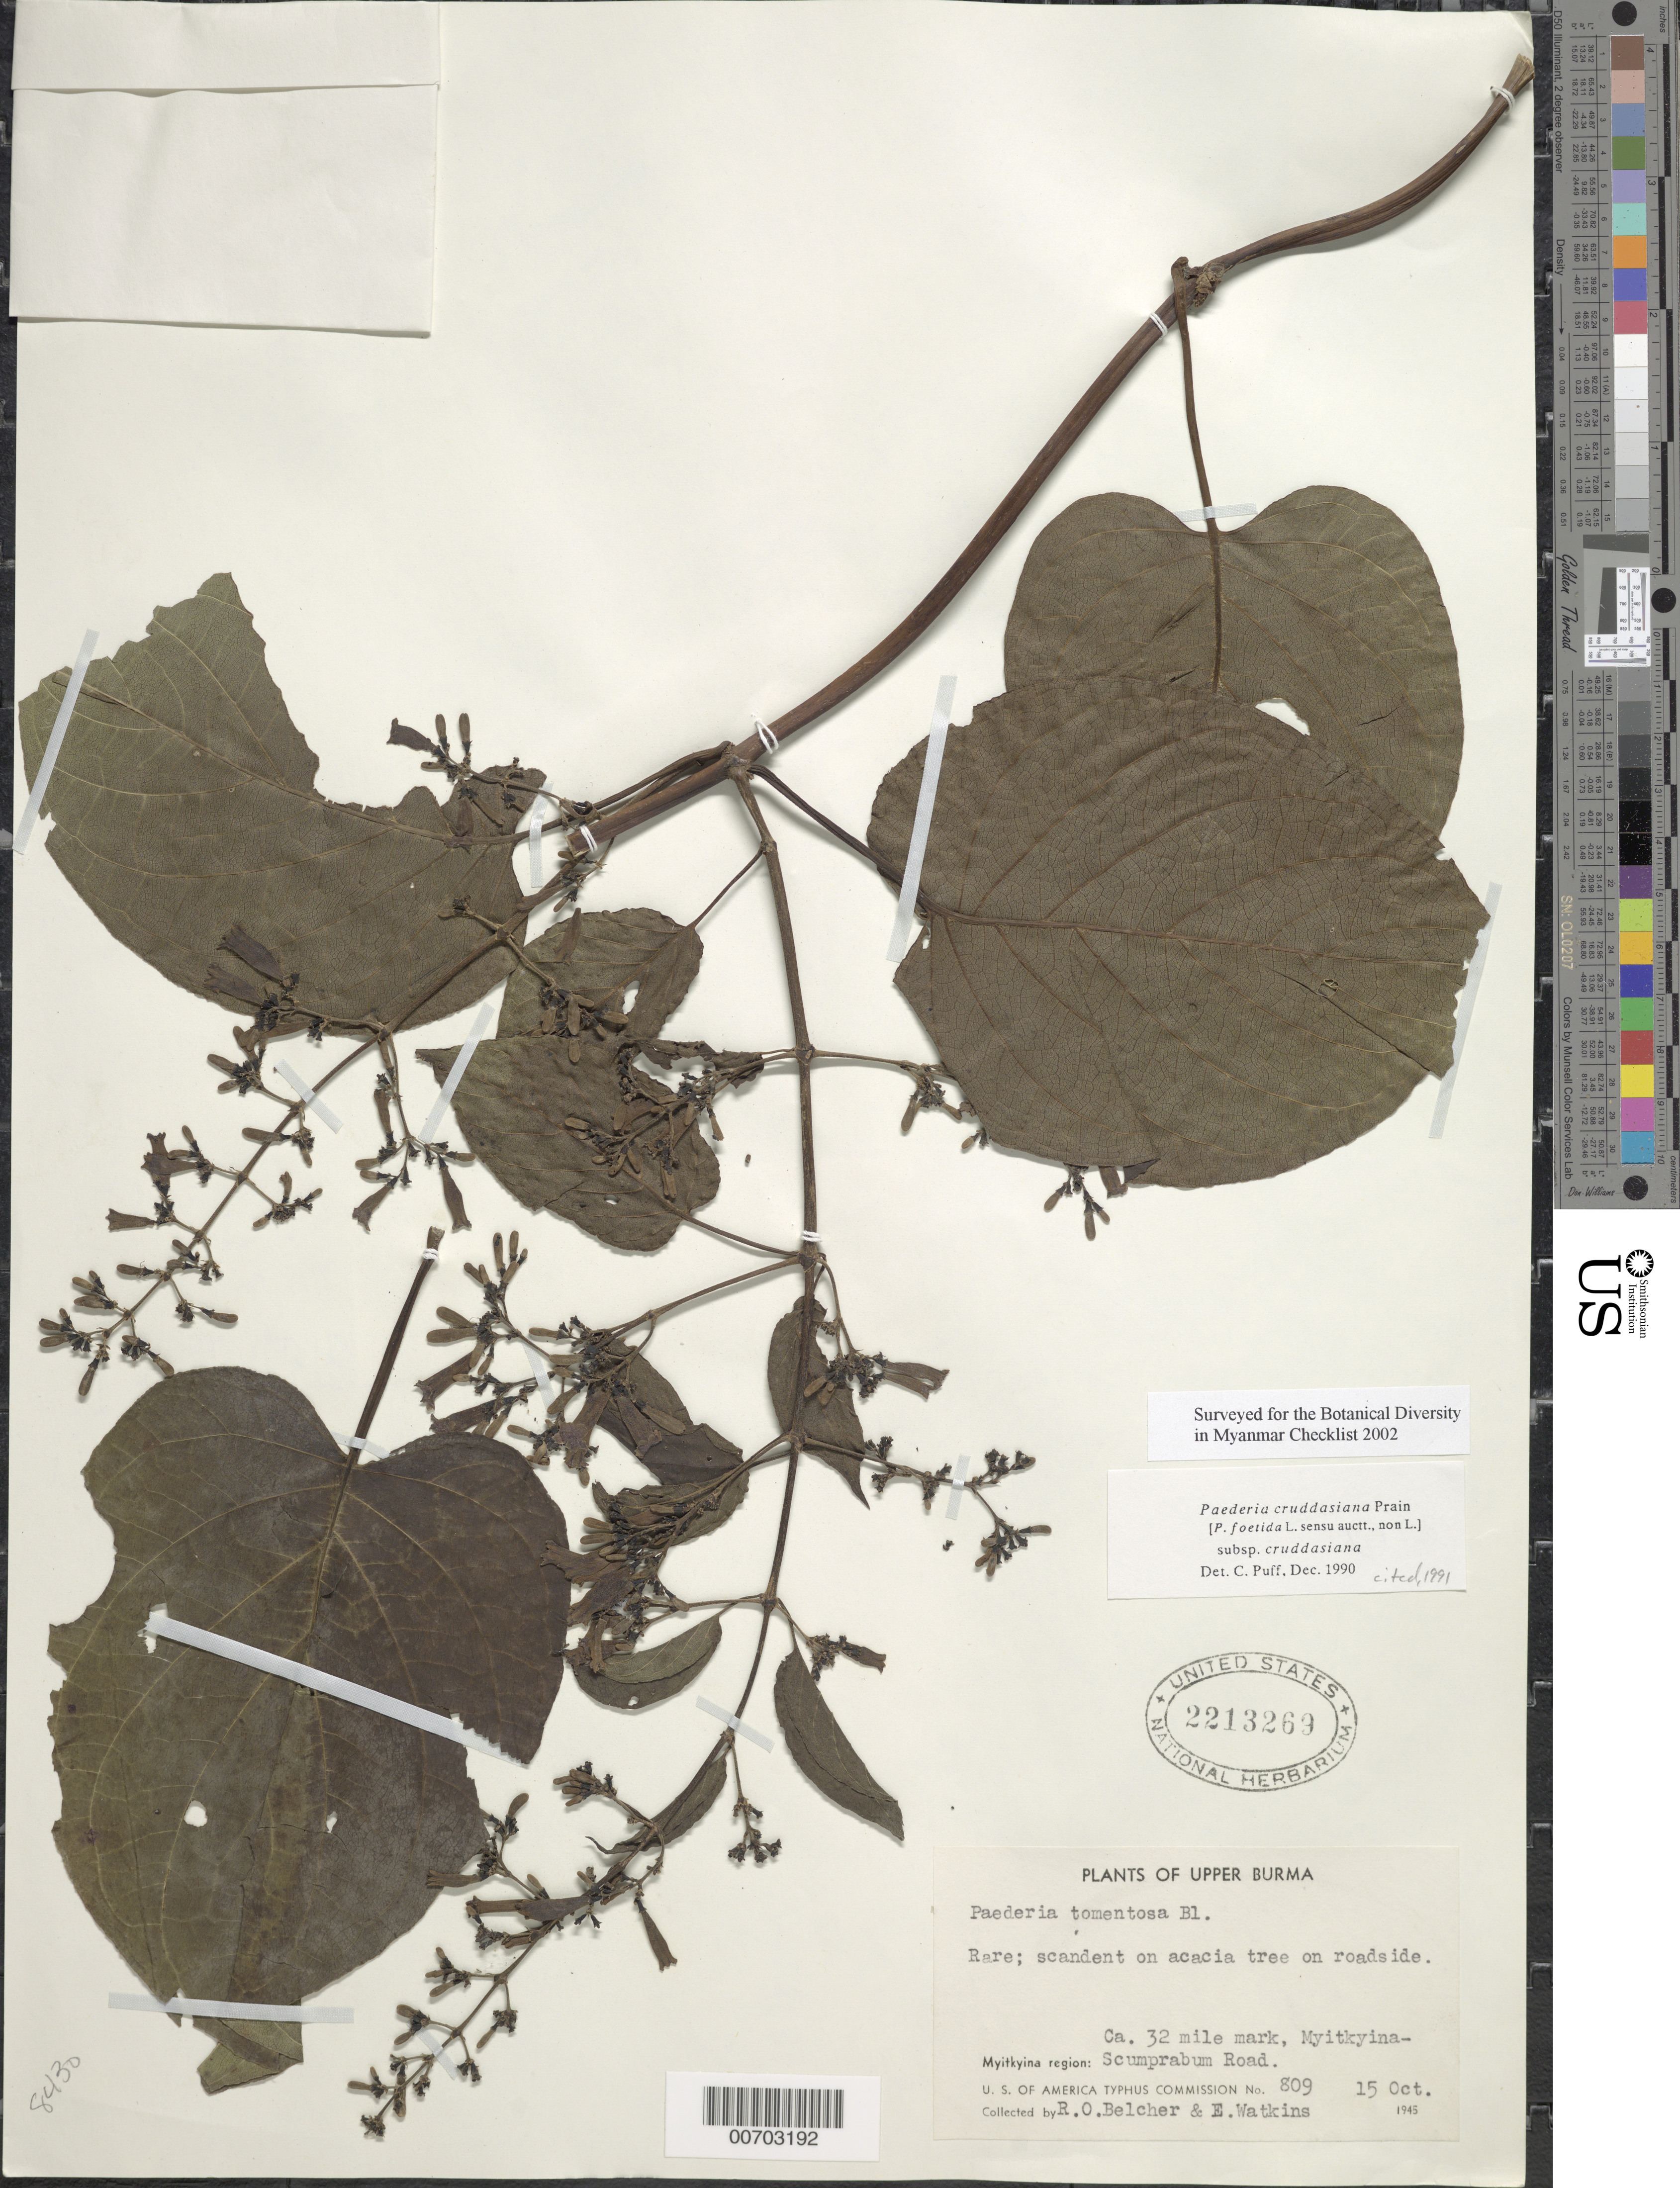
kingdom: Plantae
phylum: Tracheophyta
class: Magnoliopsida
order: Gentianales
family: Rubiaceae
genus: Paederia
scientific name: Paederia cruddasiana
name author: Prain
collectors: R. Belcher & Watkins, E.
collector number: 809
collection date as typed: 15 Oct 1945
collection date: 1945-10-15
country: Myanmar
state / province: Kachin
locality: Myitkyina, 32 mi. mark on Myitkyina-ScumprabumRoad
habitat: Roadside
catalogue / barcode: US 2213269